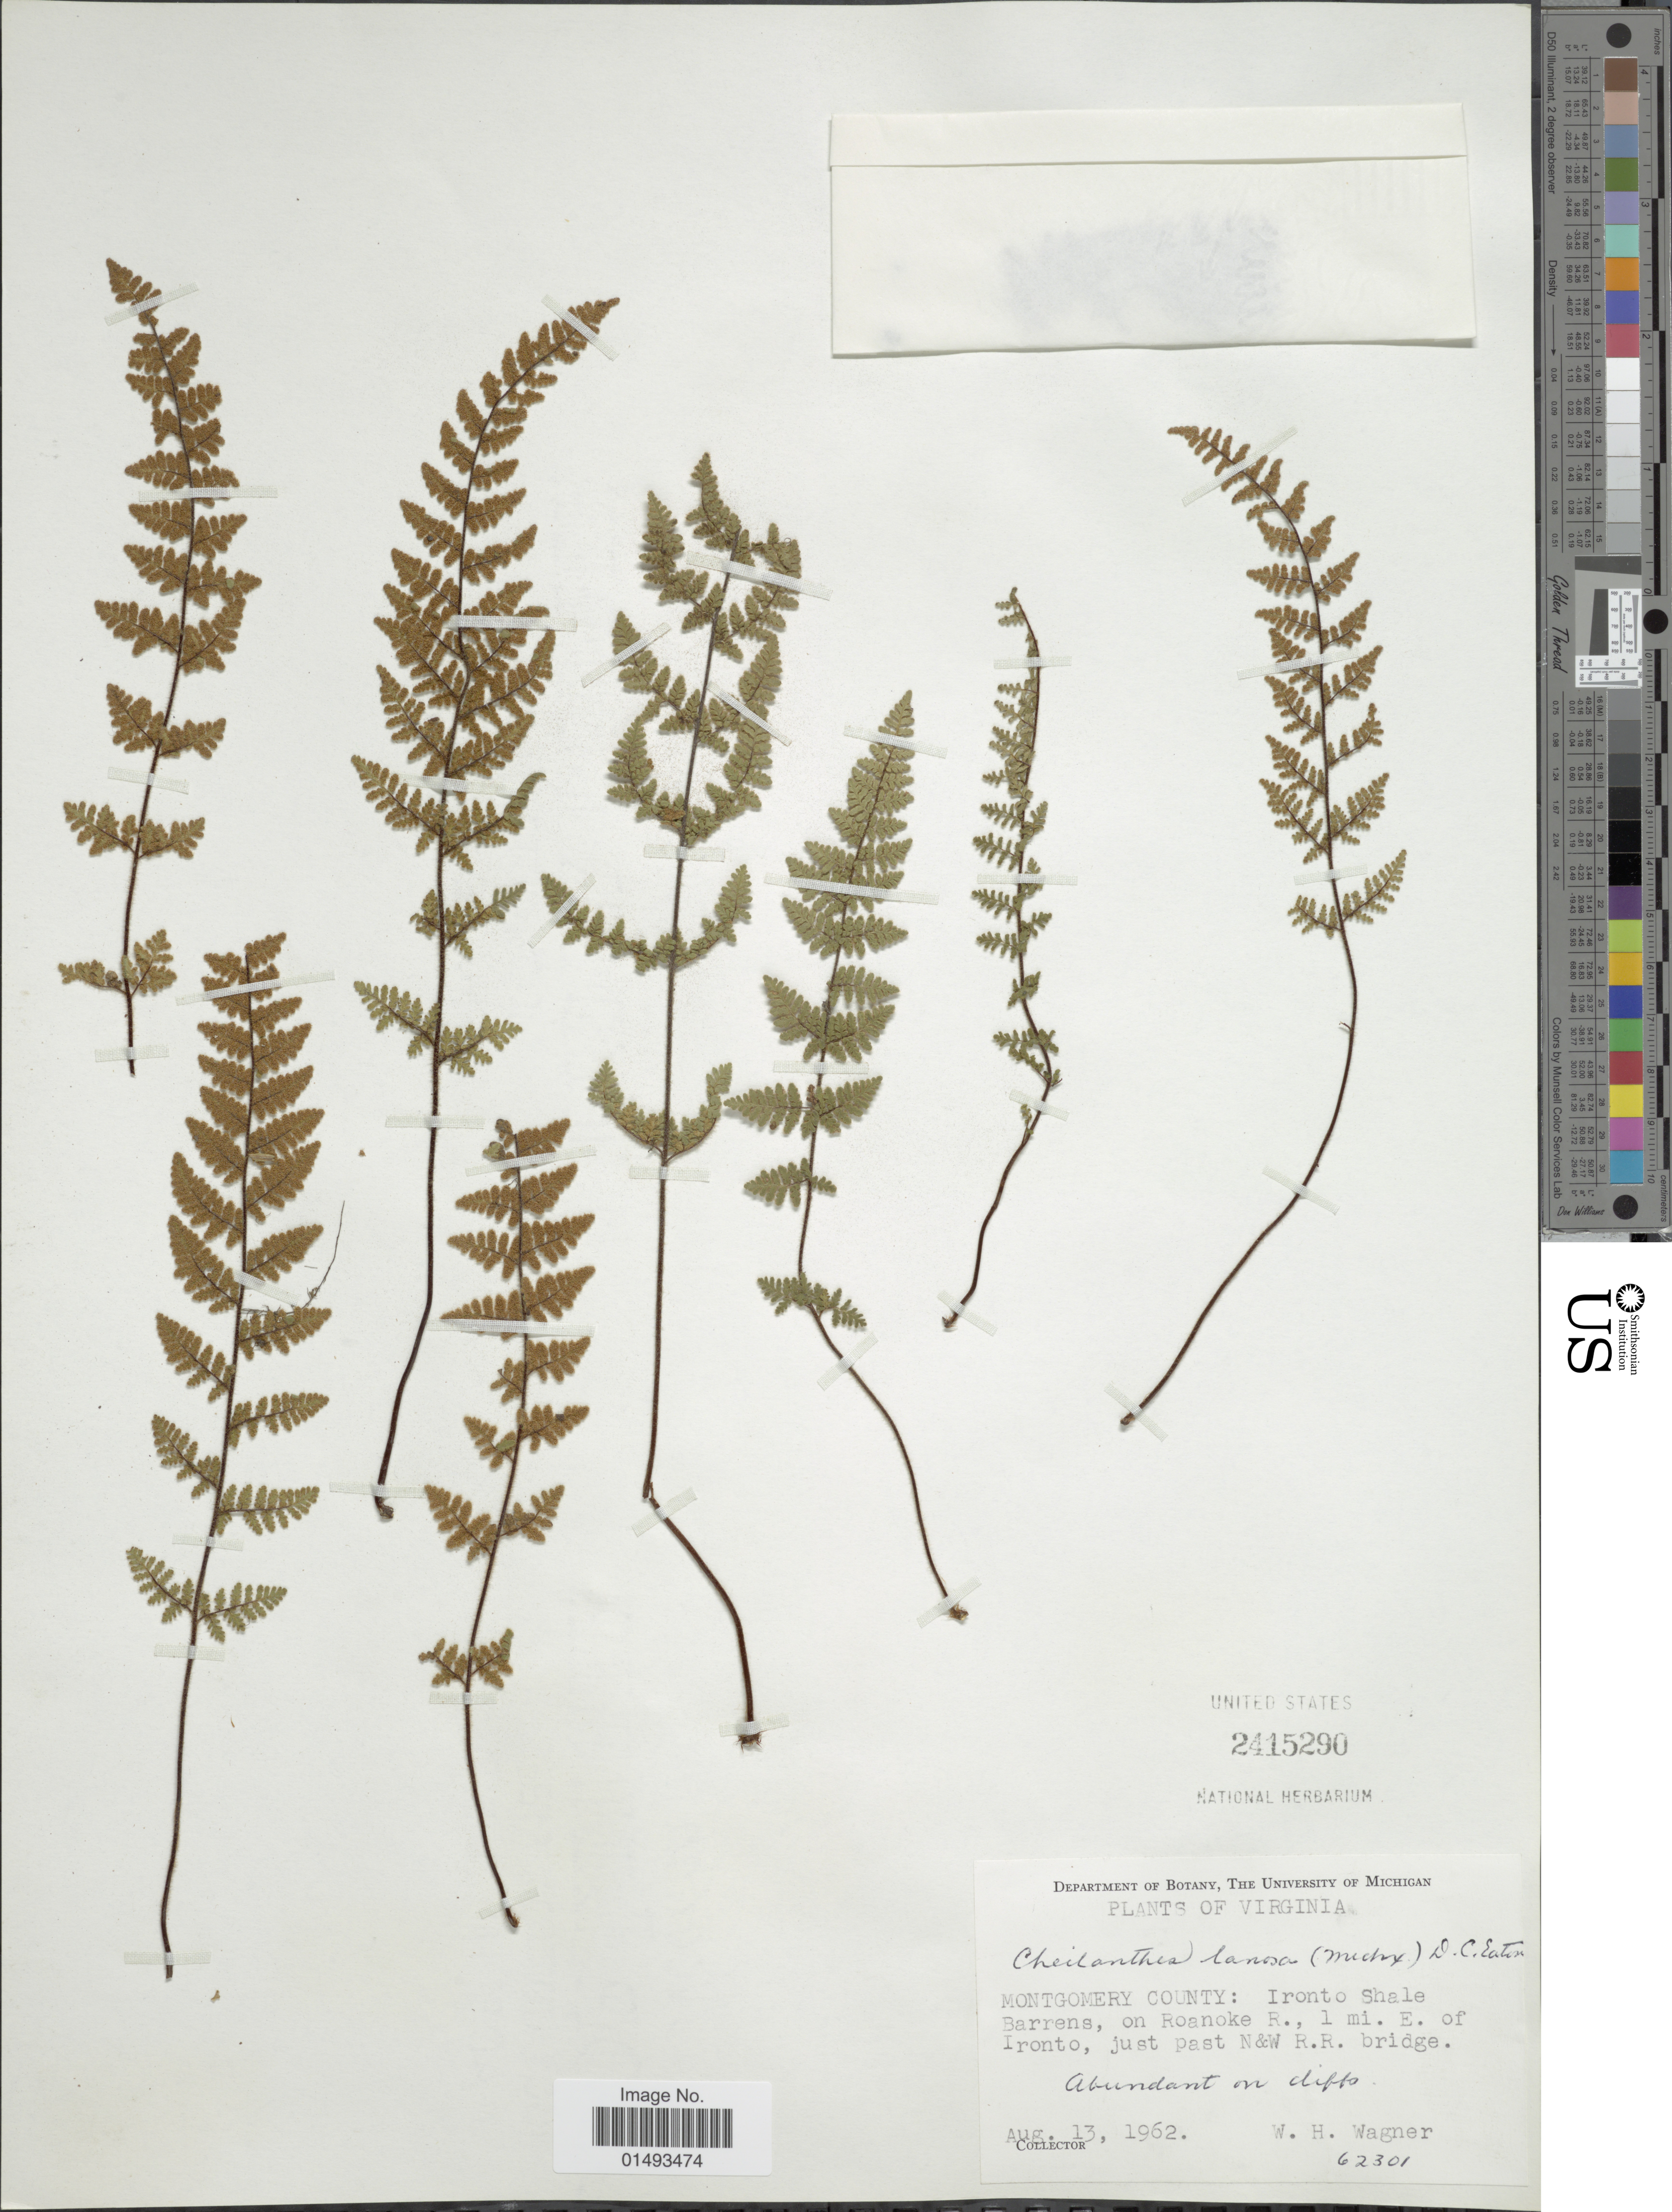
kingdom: Plantae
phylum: Tracheophyta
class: Polypodiopsida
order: Polypodiales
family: Pteridaceae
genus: Myriopteris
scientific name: Myriopteris lanosa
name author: (Michx.) Grusz & Windham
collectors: W. H. Wagner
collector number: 62301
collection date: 1962-08-13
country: United States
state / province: Virginia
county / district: Montgomery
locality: Plants of Virginia, Montgomery County: Ironto Shale Barrens, on Roanoke R. 1 mi. E. of Ironto, just past N&W R.R. bridge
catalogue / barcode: US 2415290